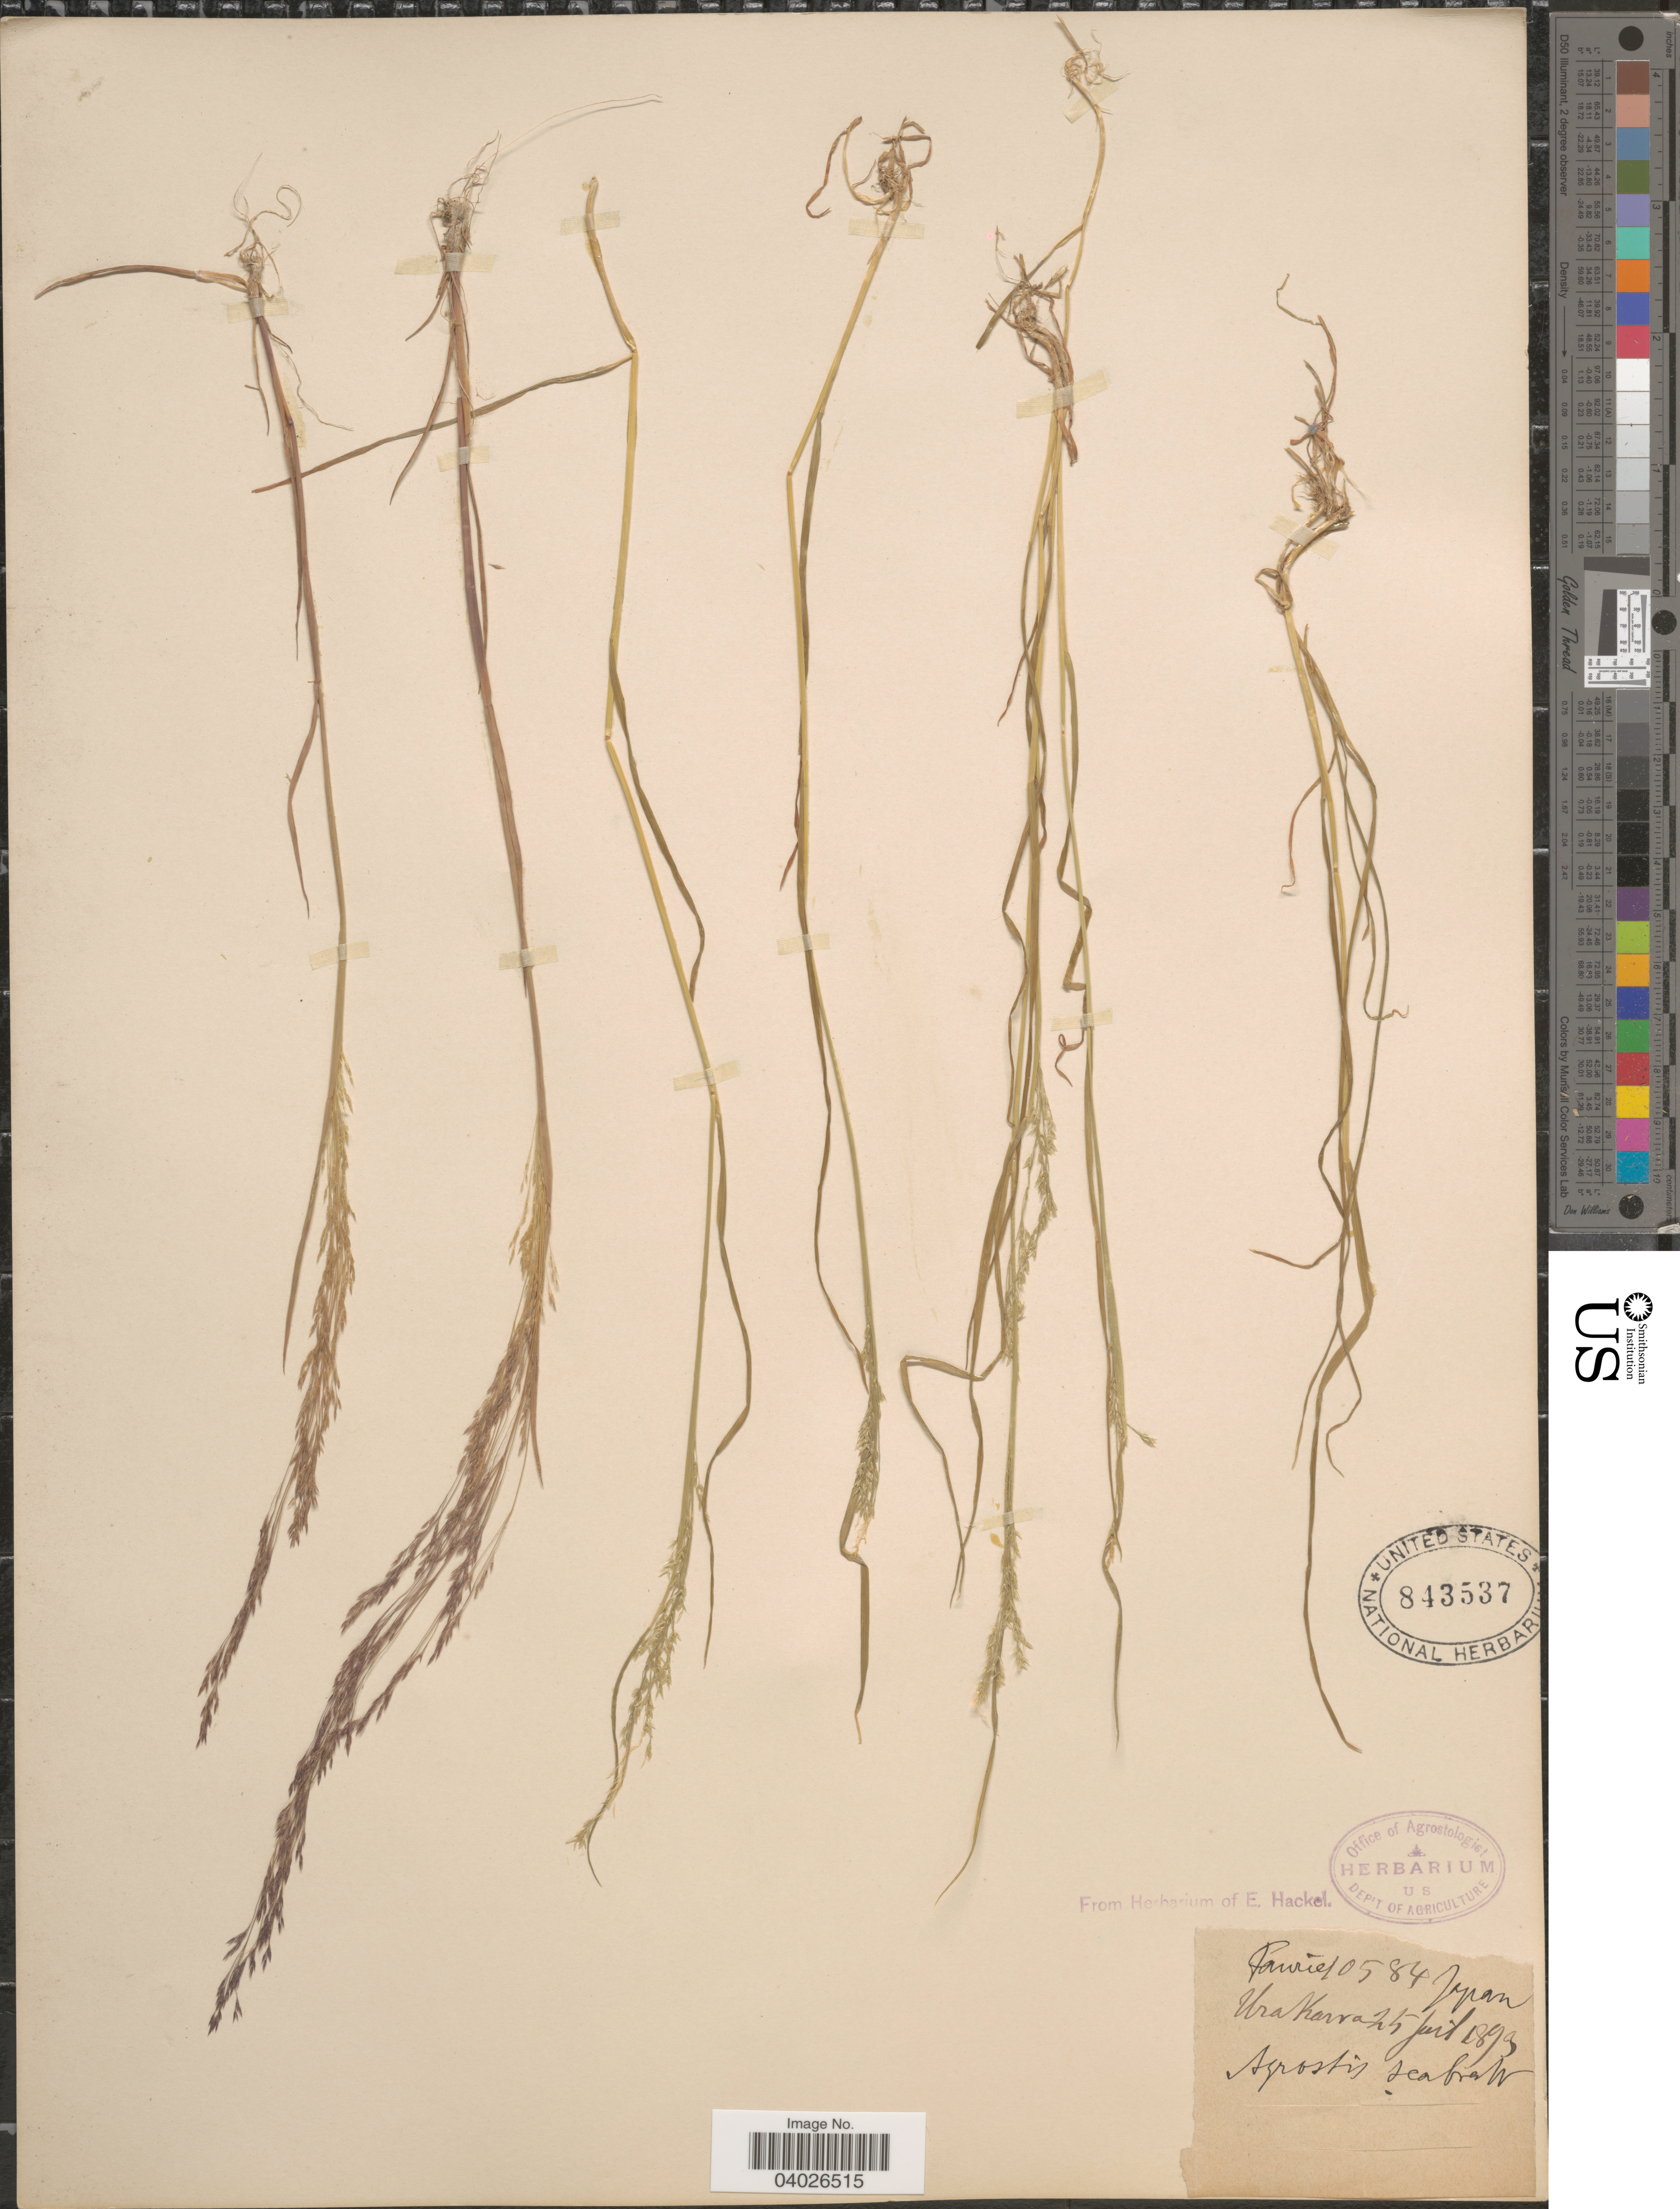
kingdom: Plantae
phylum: Tracheophyta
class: Liliopsida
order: Poales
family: Poaceae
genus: Agrostis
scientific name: Agrostis scabra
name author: Willd.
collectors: -. Faurie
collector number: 10584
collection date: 1873-07-25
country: Japan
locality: Urakarra.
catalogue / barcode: US 843537